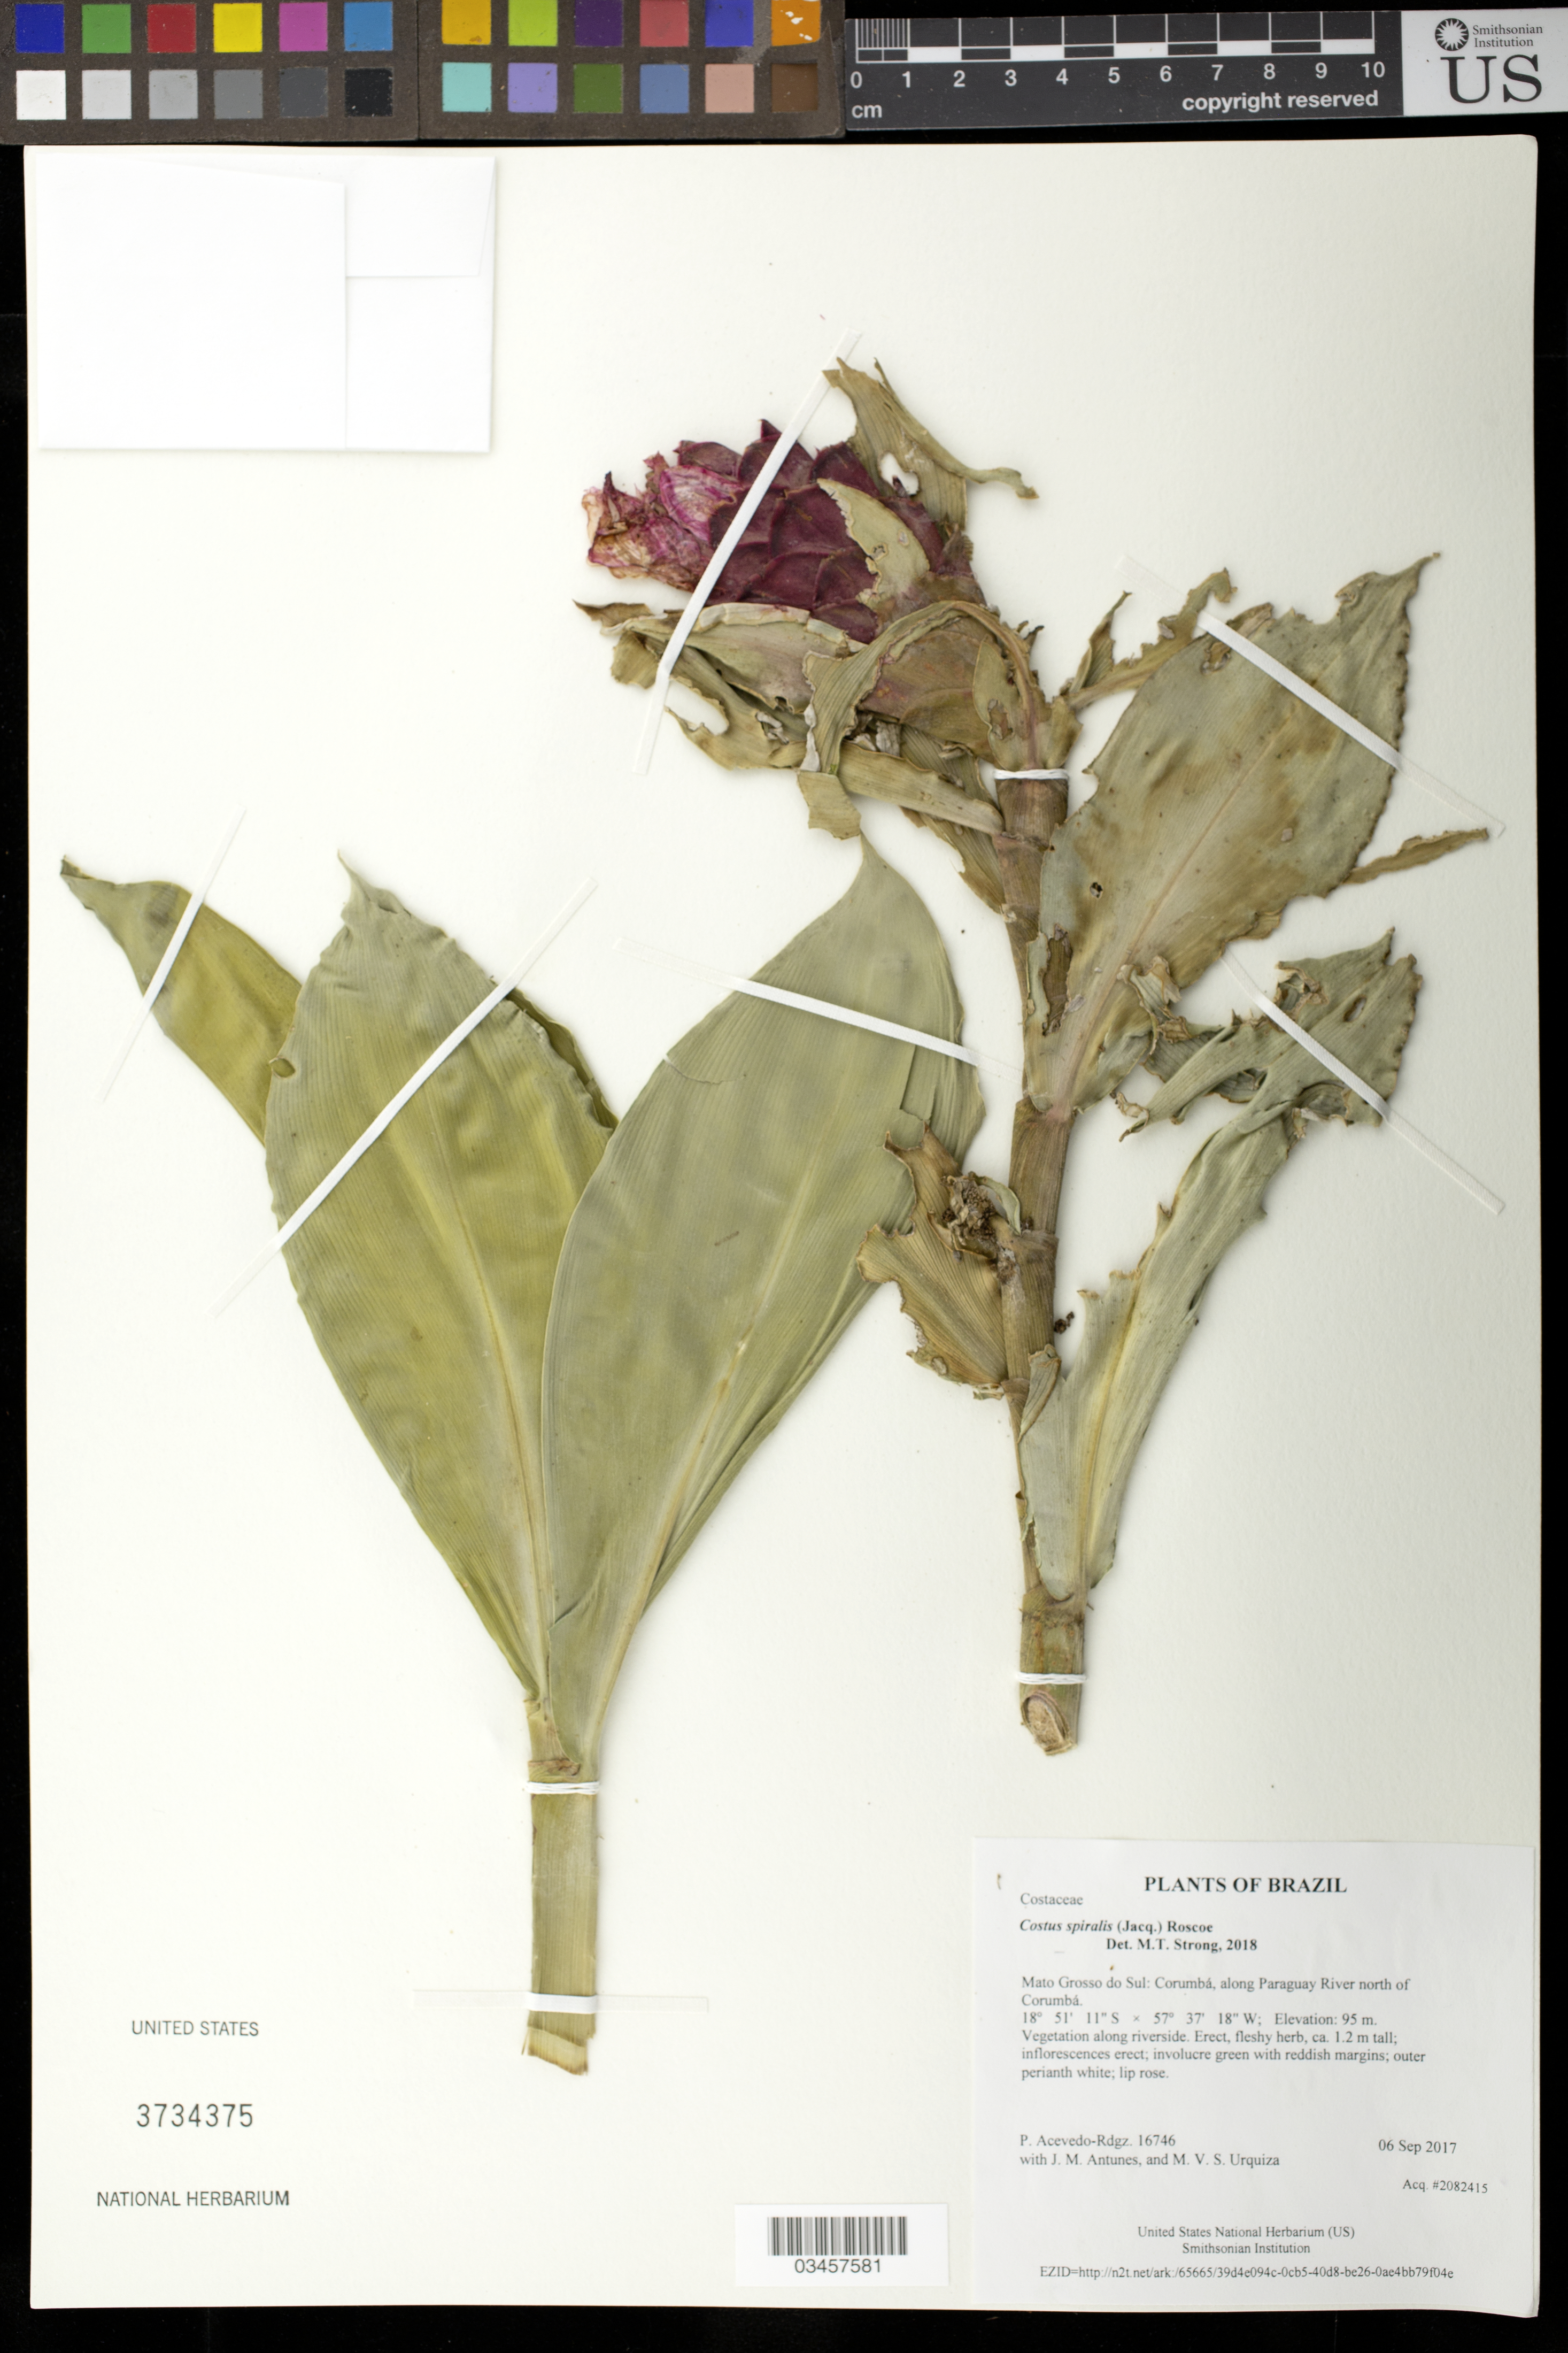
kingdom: Plantae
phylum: Tracheophyta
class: Liliopsida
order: Zingiberales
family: Costaceae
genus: Costus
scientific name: Costus spiralis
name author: (Jacq.) Roscoe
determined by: Strong, Mark T., (BOT), Smithsonian Institution - National Museum of Natural History (UNITED STATES)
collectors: P. Acevedo-Rodr., J. M. Antunes & M. V. S. Urquiza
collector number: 16746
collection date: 2017-09-06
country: Brazil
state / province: Mato Grosso do Sul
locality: Corumbá, along Paraguay River north of Corumbá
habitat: Vegetation along riverside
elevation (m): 95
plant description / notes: US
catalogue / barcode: US 3734375